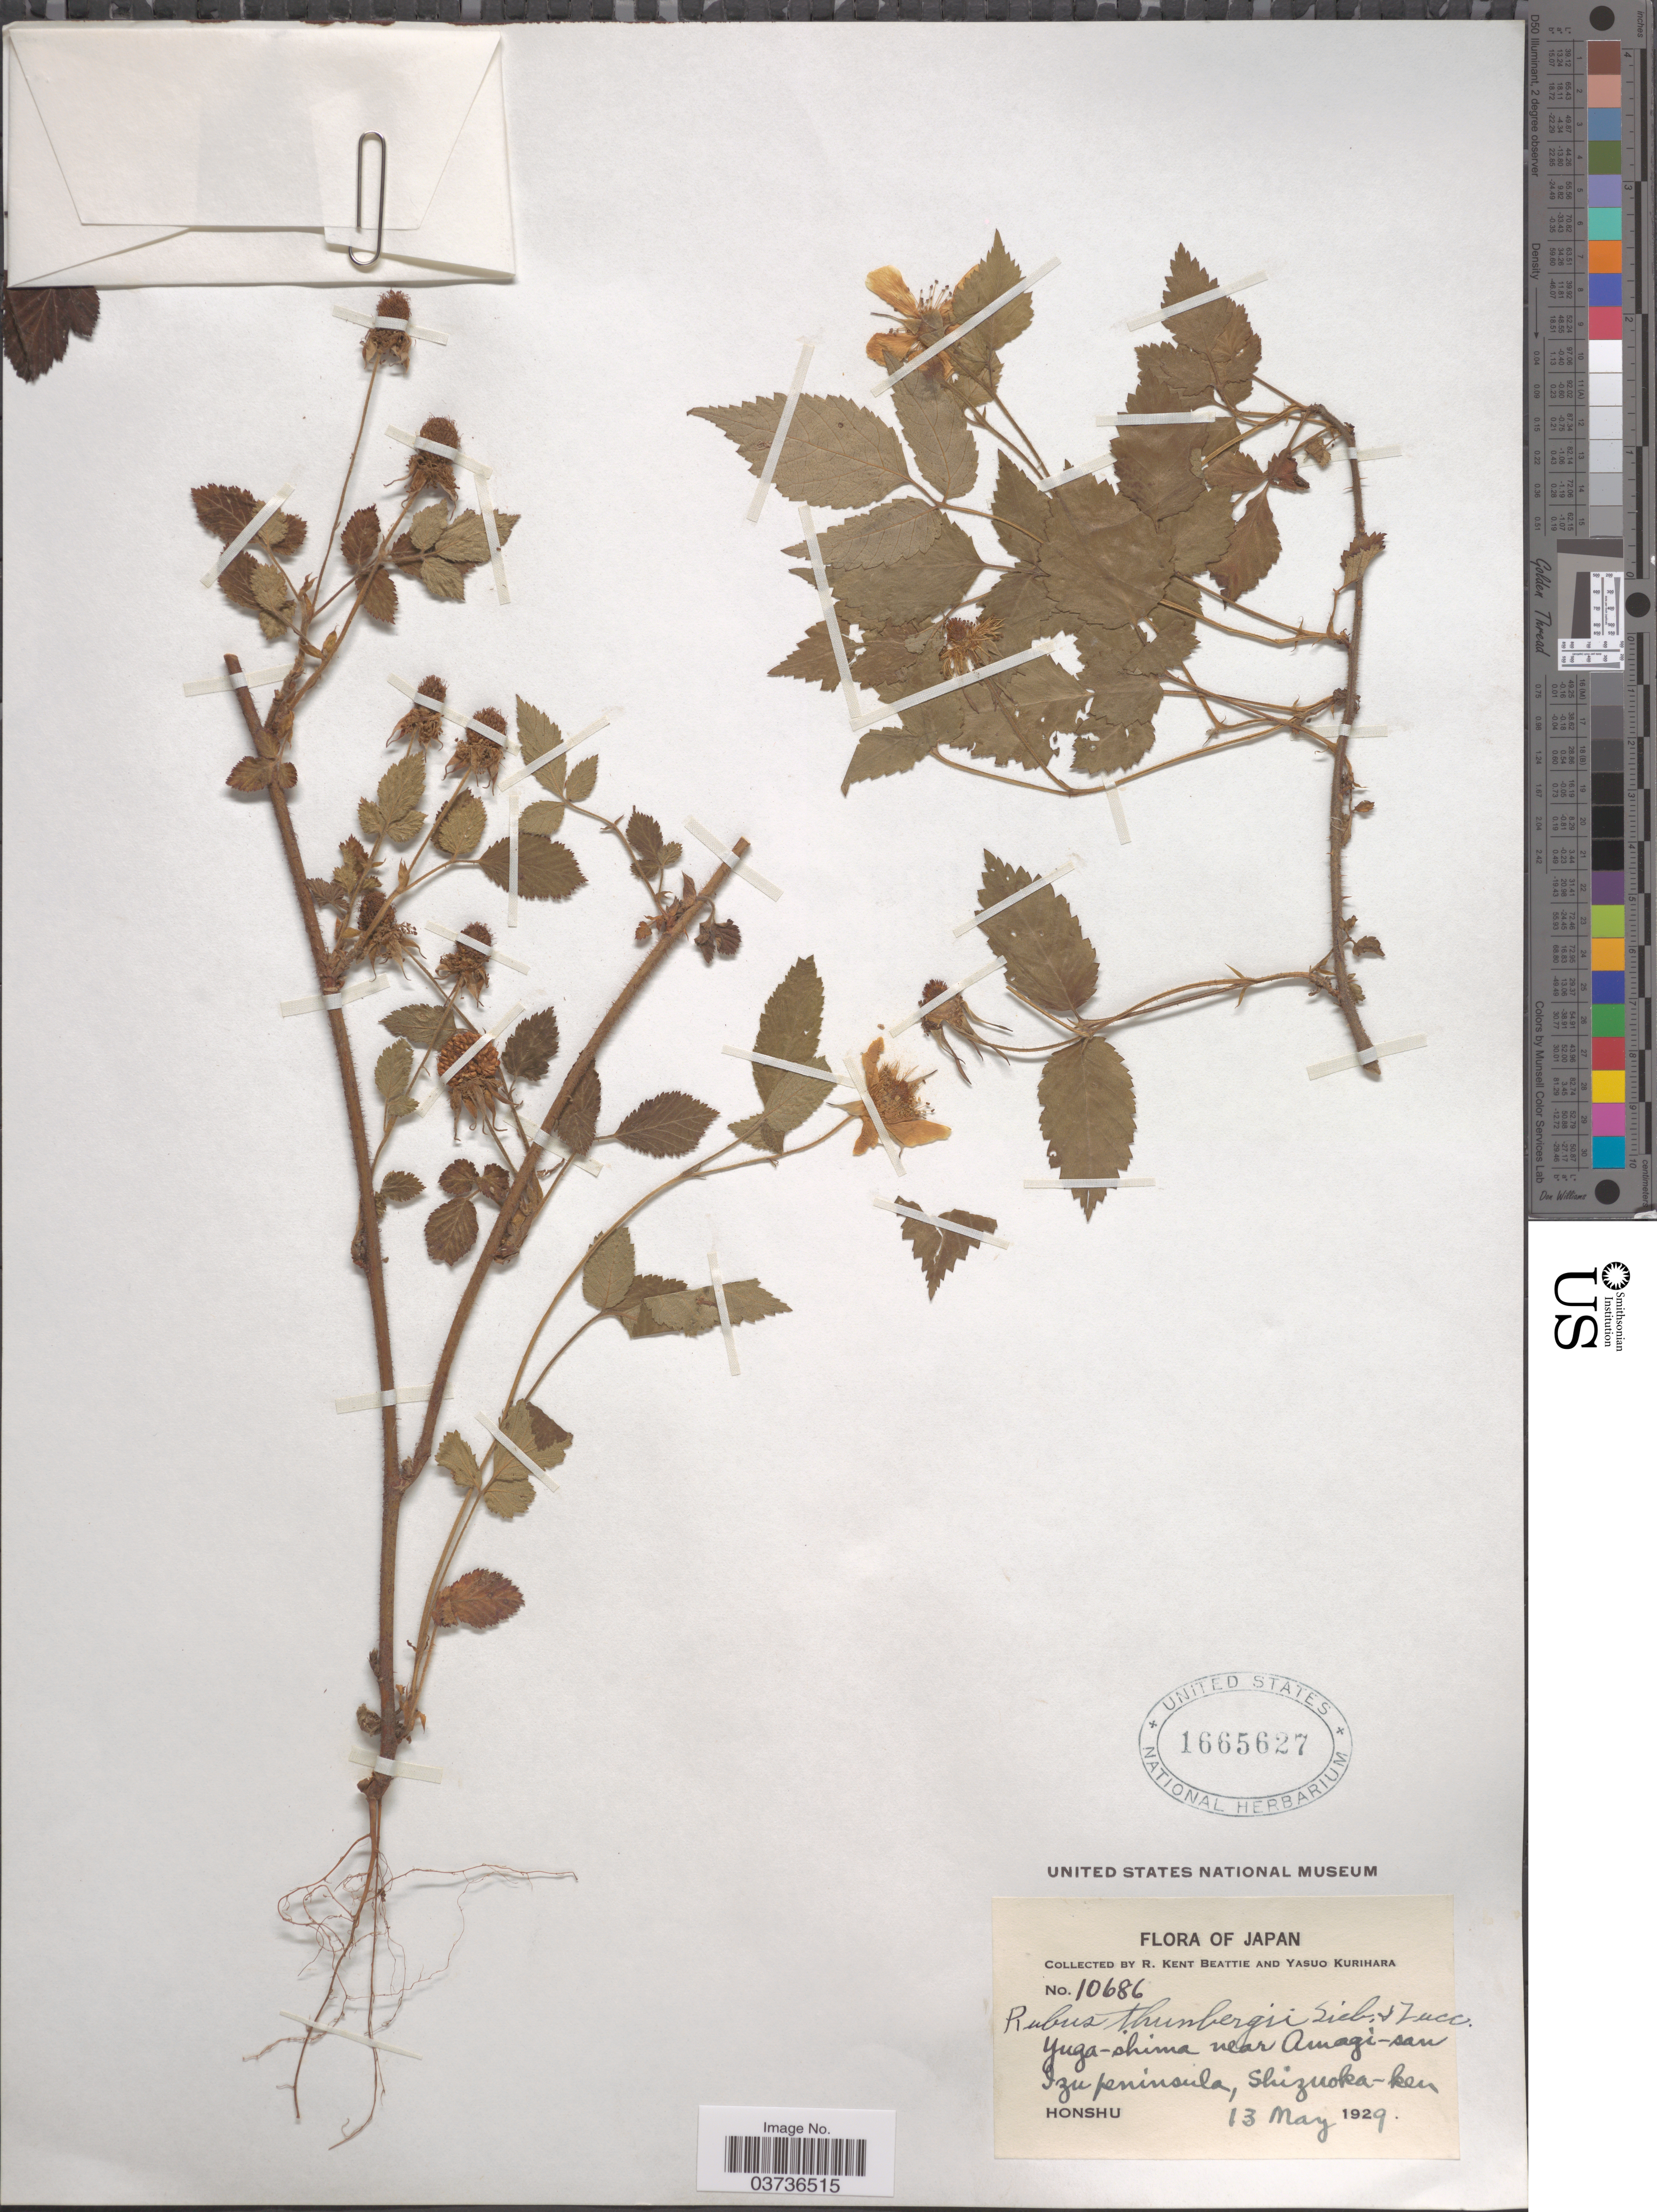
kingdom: Plantae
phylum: Tracheophyta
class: Magnoliopsida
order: Rosales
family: Rosaceae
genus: Rubus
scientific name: Rubus thunbergii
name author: Siebold & Zucc.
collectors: R. K. Beattie & Y. Kurihara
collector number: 10686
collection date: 1929-05-13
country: Japan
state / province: Sizuoka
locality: Yuga-shima near Amagi-san. Izu peninsula, Shizuoka-ken. Honshu.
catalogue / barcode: US 1665627